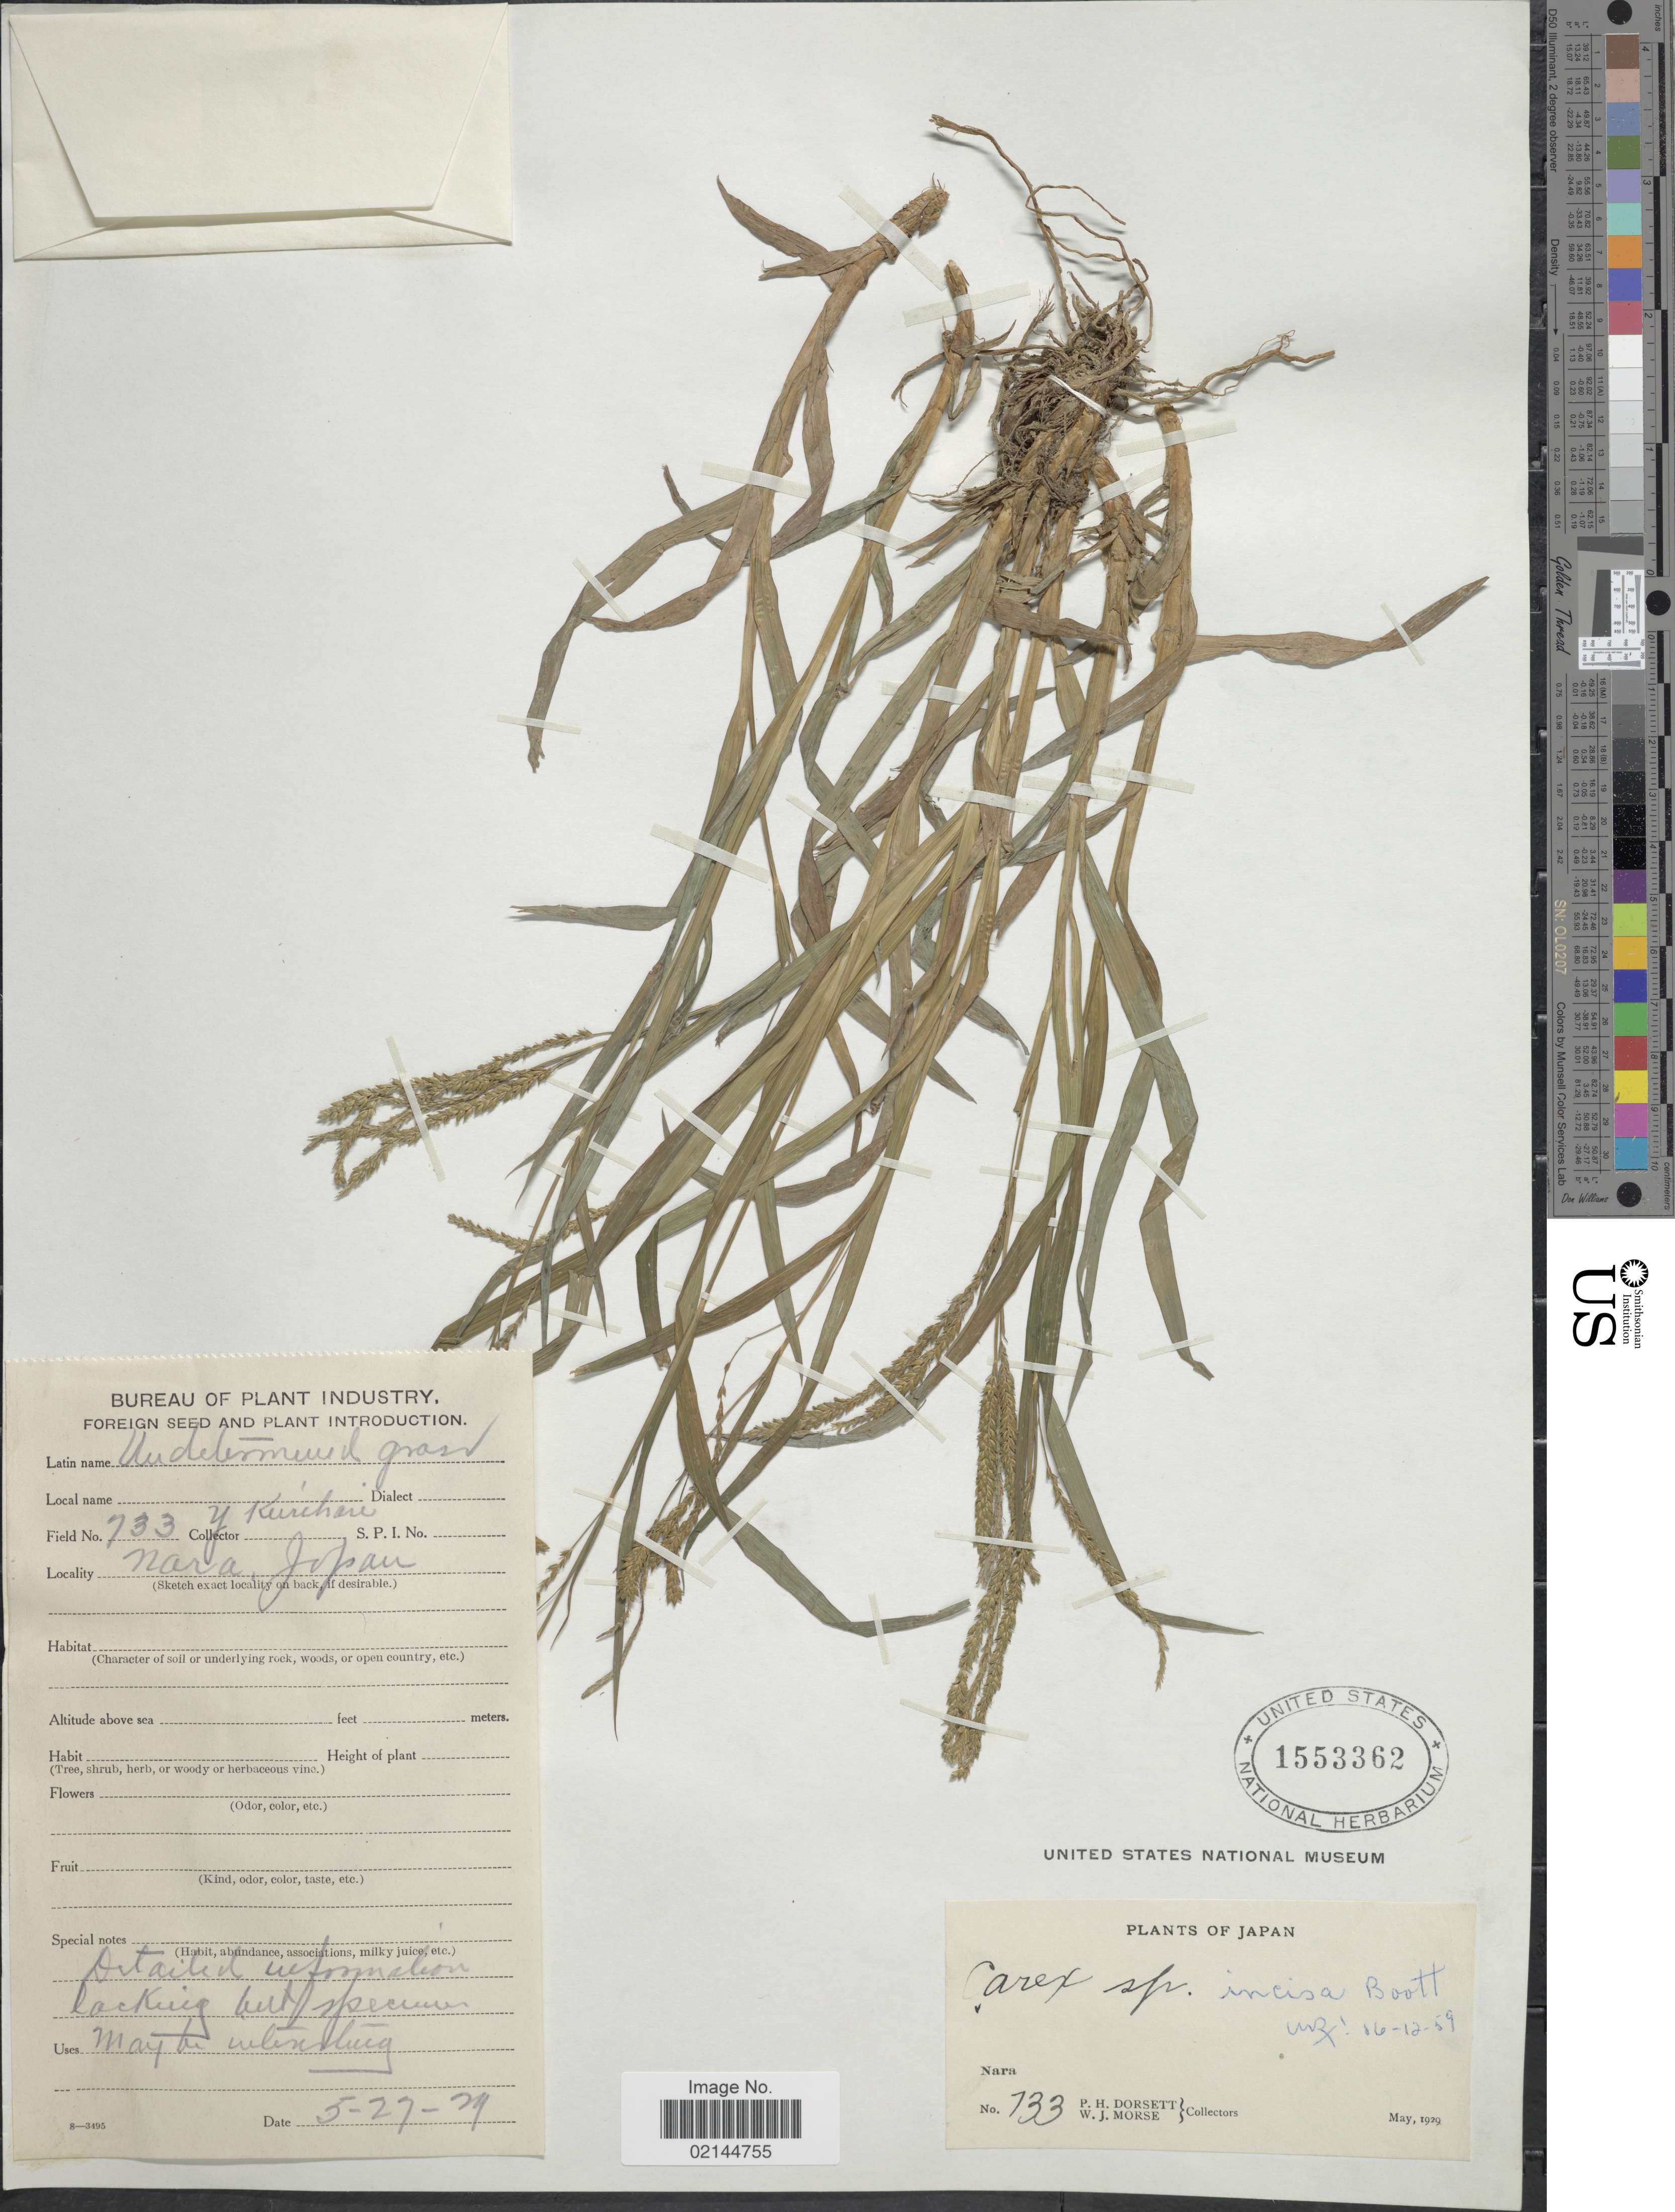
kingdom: Plantae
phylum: Tracheophyta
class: Liliopsida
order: Poales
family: Cyperaceae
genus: Carex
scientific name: Carex incisa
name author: Boott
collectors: P. H. Dorsett & W. J. Morse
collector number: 733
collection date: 1929-05-27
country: Japan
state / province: Nara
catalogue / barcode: US 1553362